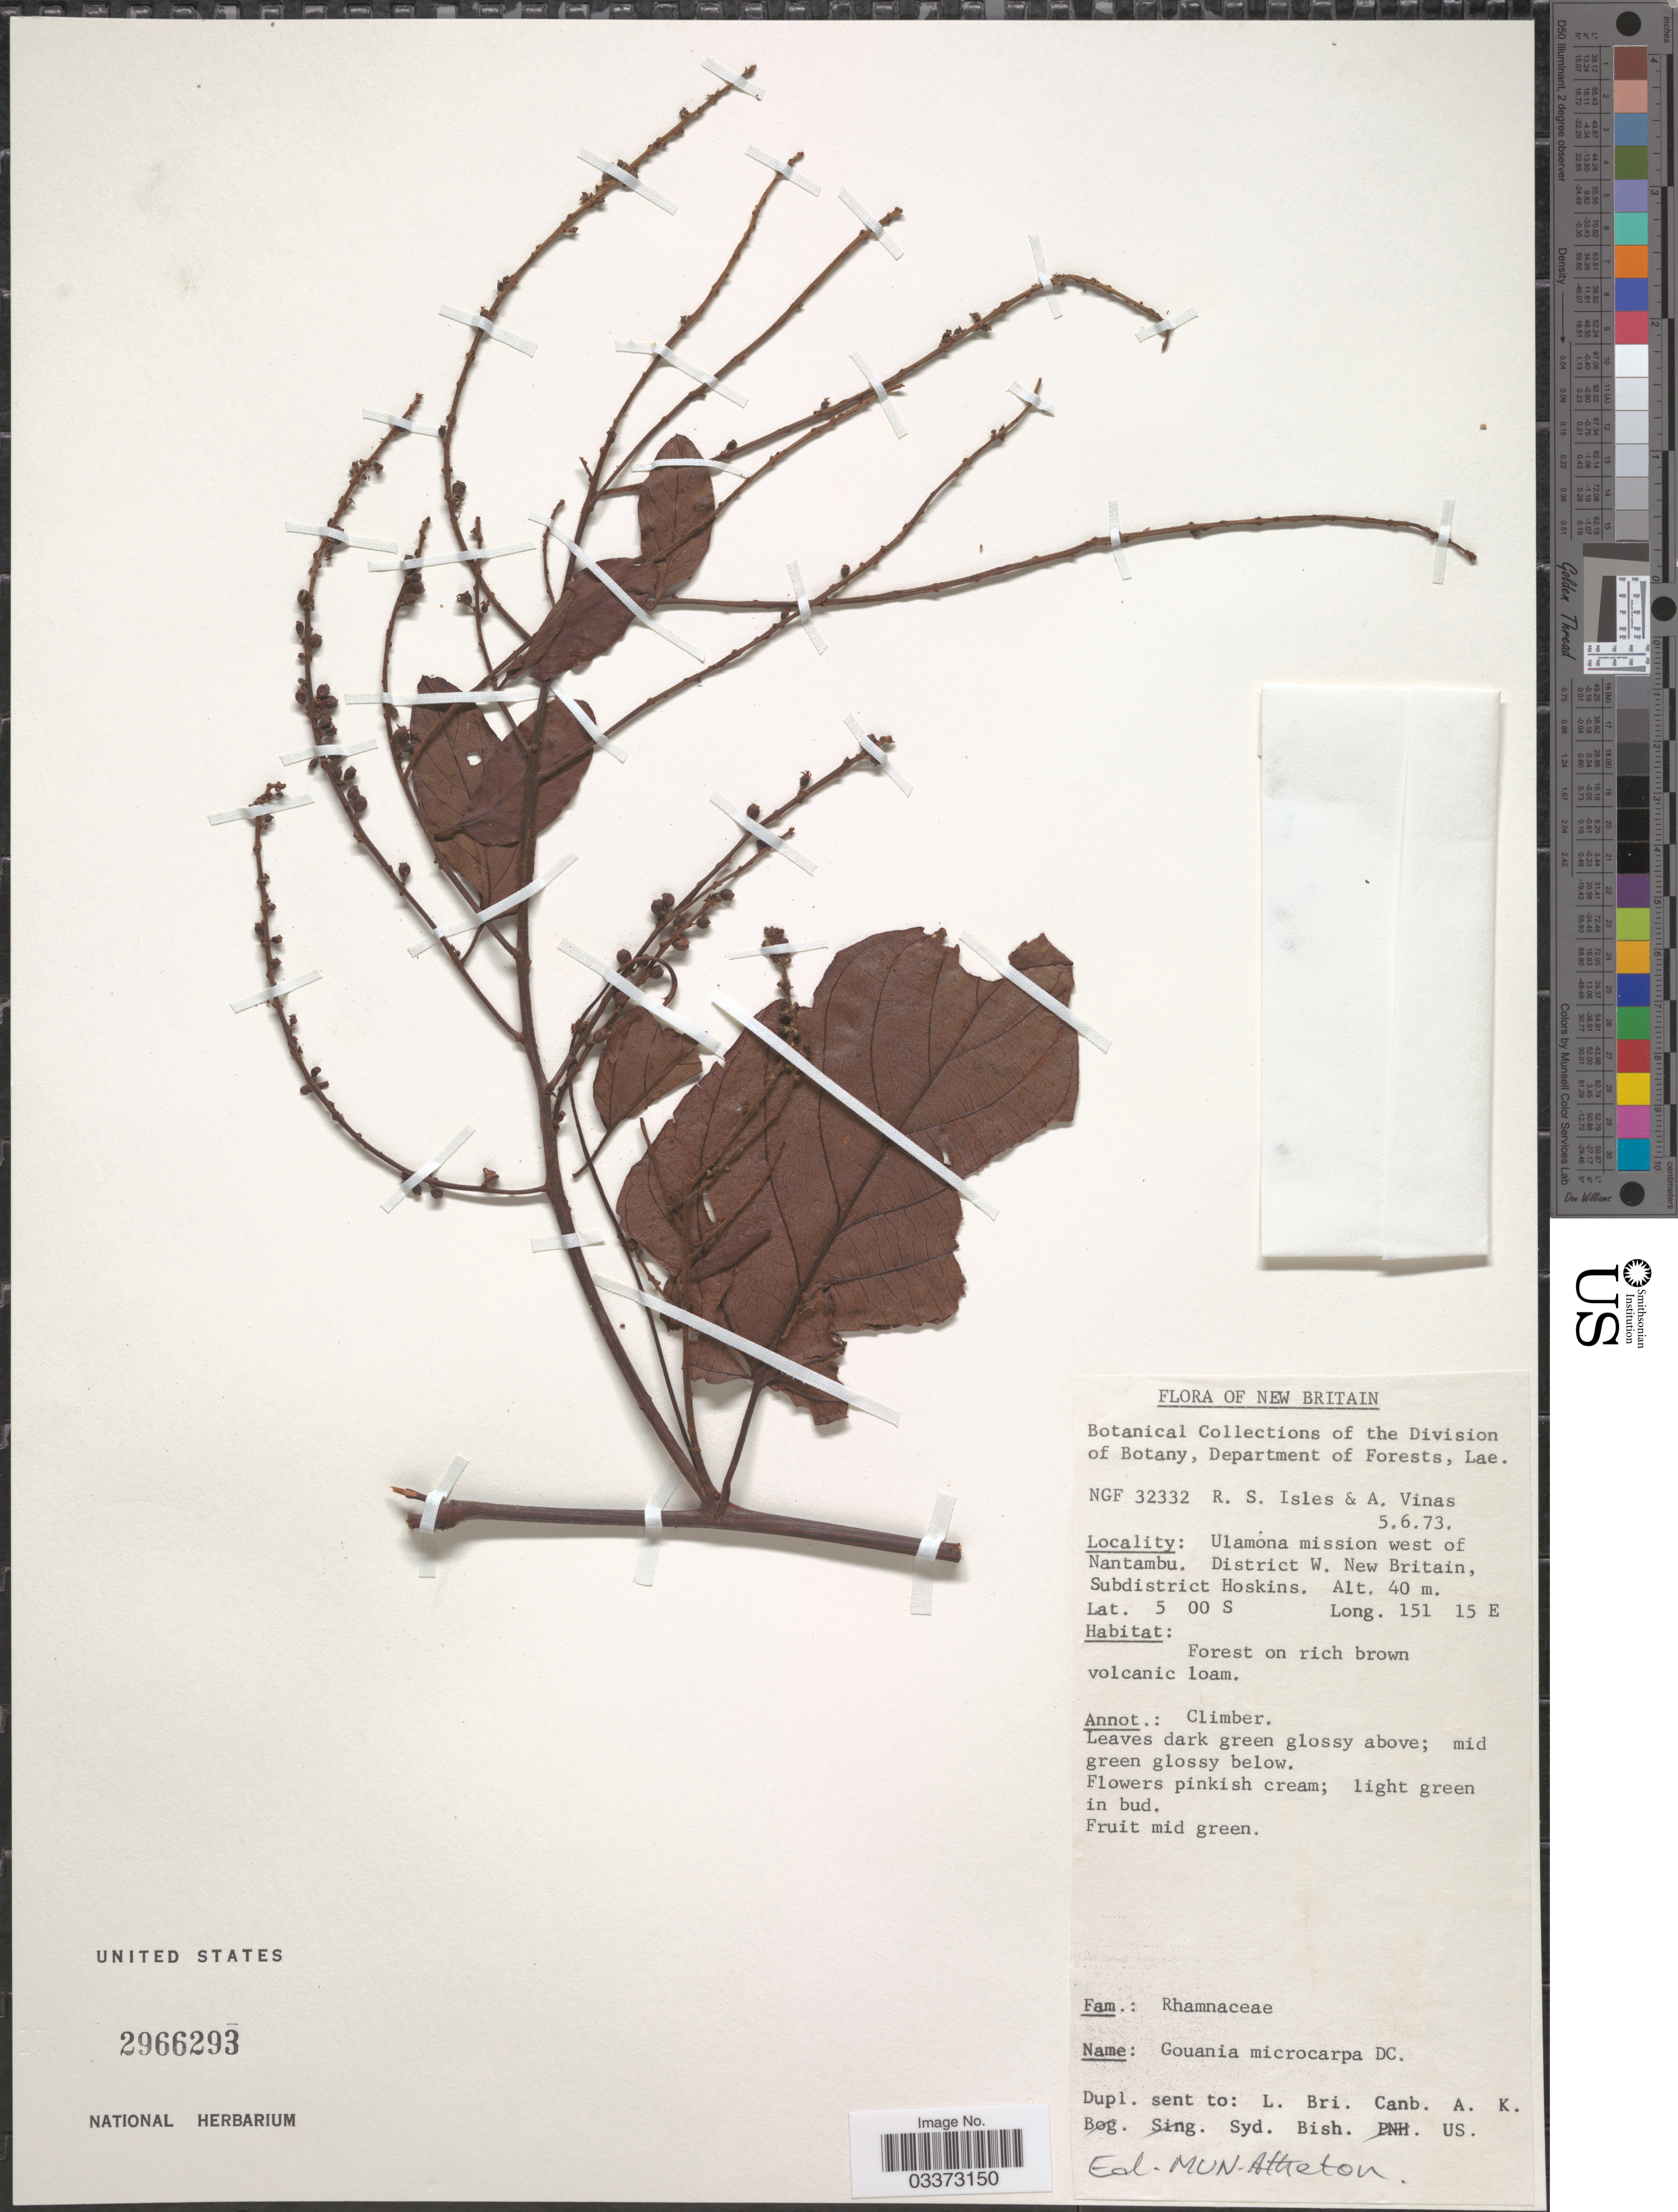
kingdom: Plantae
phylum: Tracheophyta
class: Magnoliopsida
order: Rosales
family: Rhamnaceae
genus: Gouania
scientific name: Gouania microcarpa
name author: DC.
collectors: R. Isles & A. Vinas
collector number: NGF 32332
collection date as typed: Transcribed d/m/y: 5/6/73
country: Papua New Guinea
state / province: West New Britain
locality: New Britain. Ulamona mission west of Nantambu. District W. New Britain, Subdistrict Hoskins.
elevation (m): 40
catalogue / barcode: US 2966293